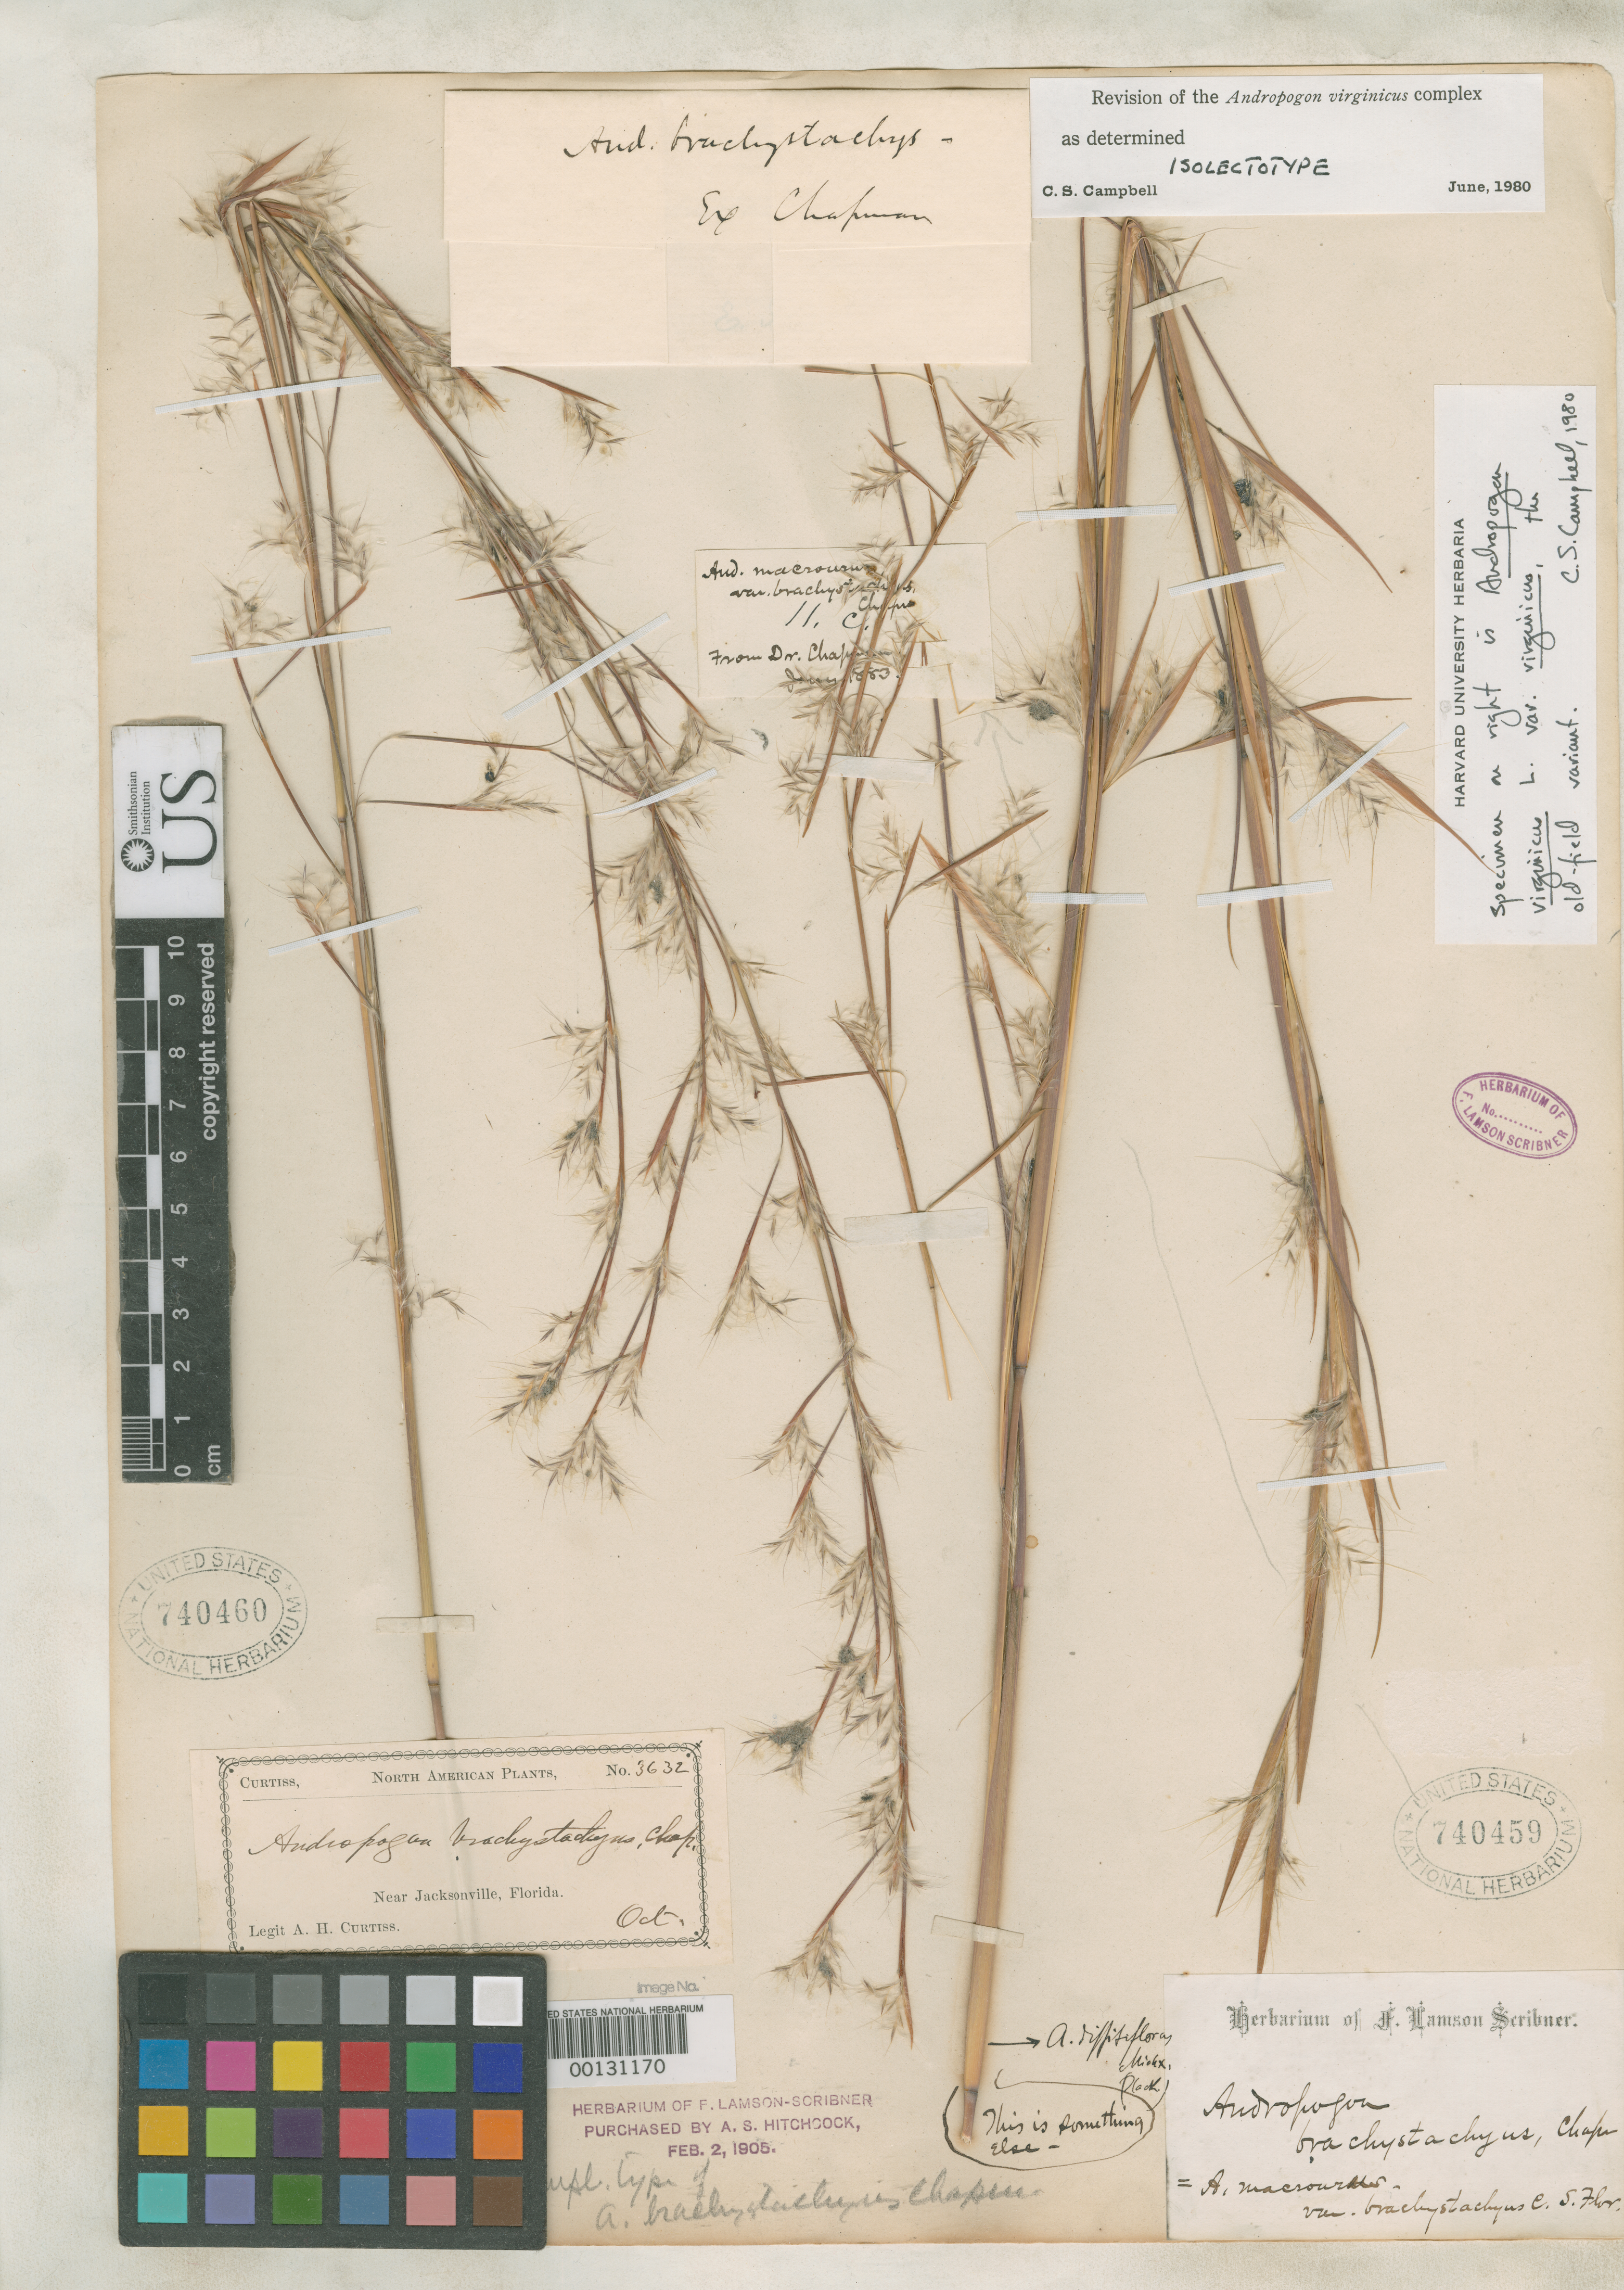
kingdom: Plantae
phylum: Tracheophyta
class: Liliopsida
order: Poales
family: Poaceae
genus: Andropogon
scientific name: Andropogon brachystachyus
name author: Chapm.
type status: Lectotype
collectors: A. H. Curtiss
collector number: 3632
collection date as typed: Oct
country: United States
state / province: Florida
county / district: Duval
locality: Near Jacksonville.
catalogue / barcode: US 740460